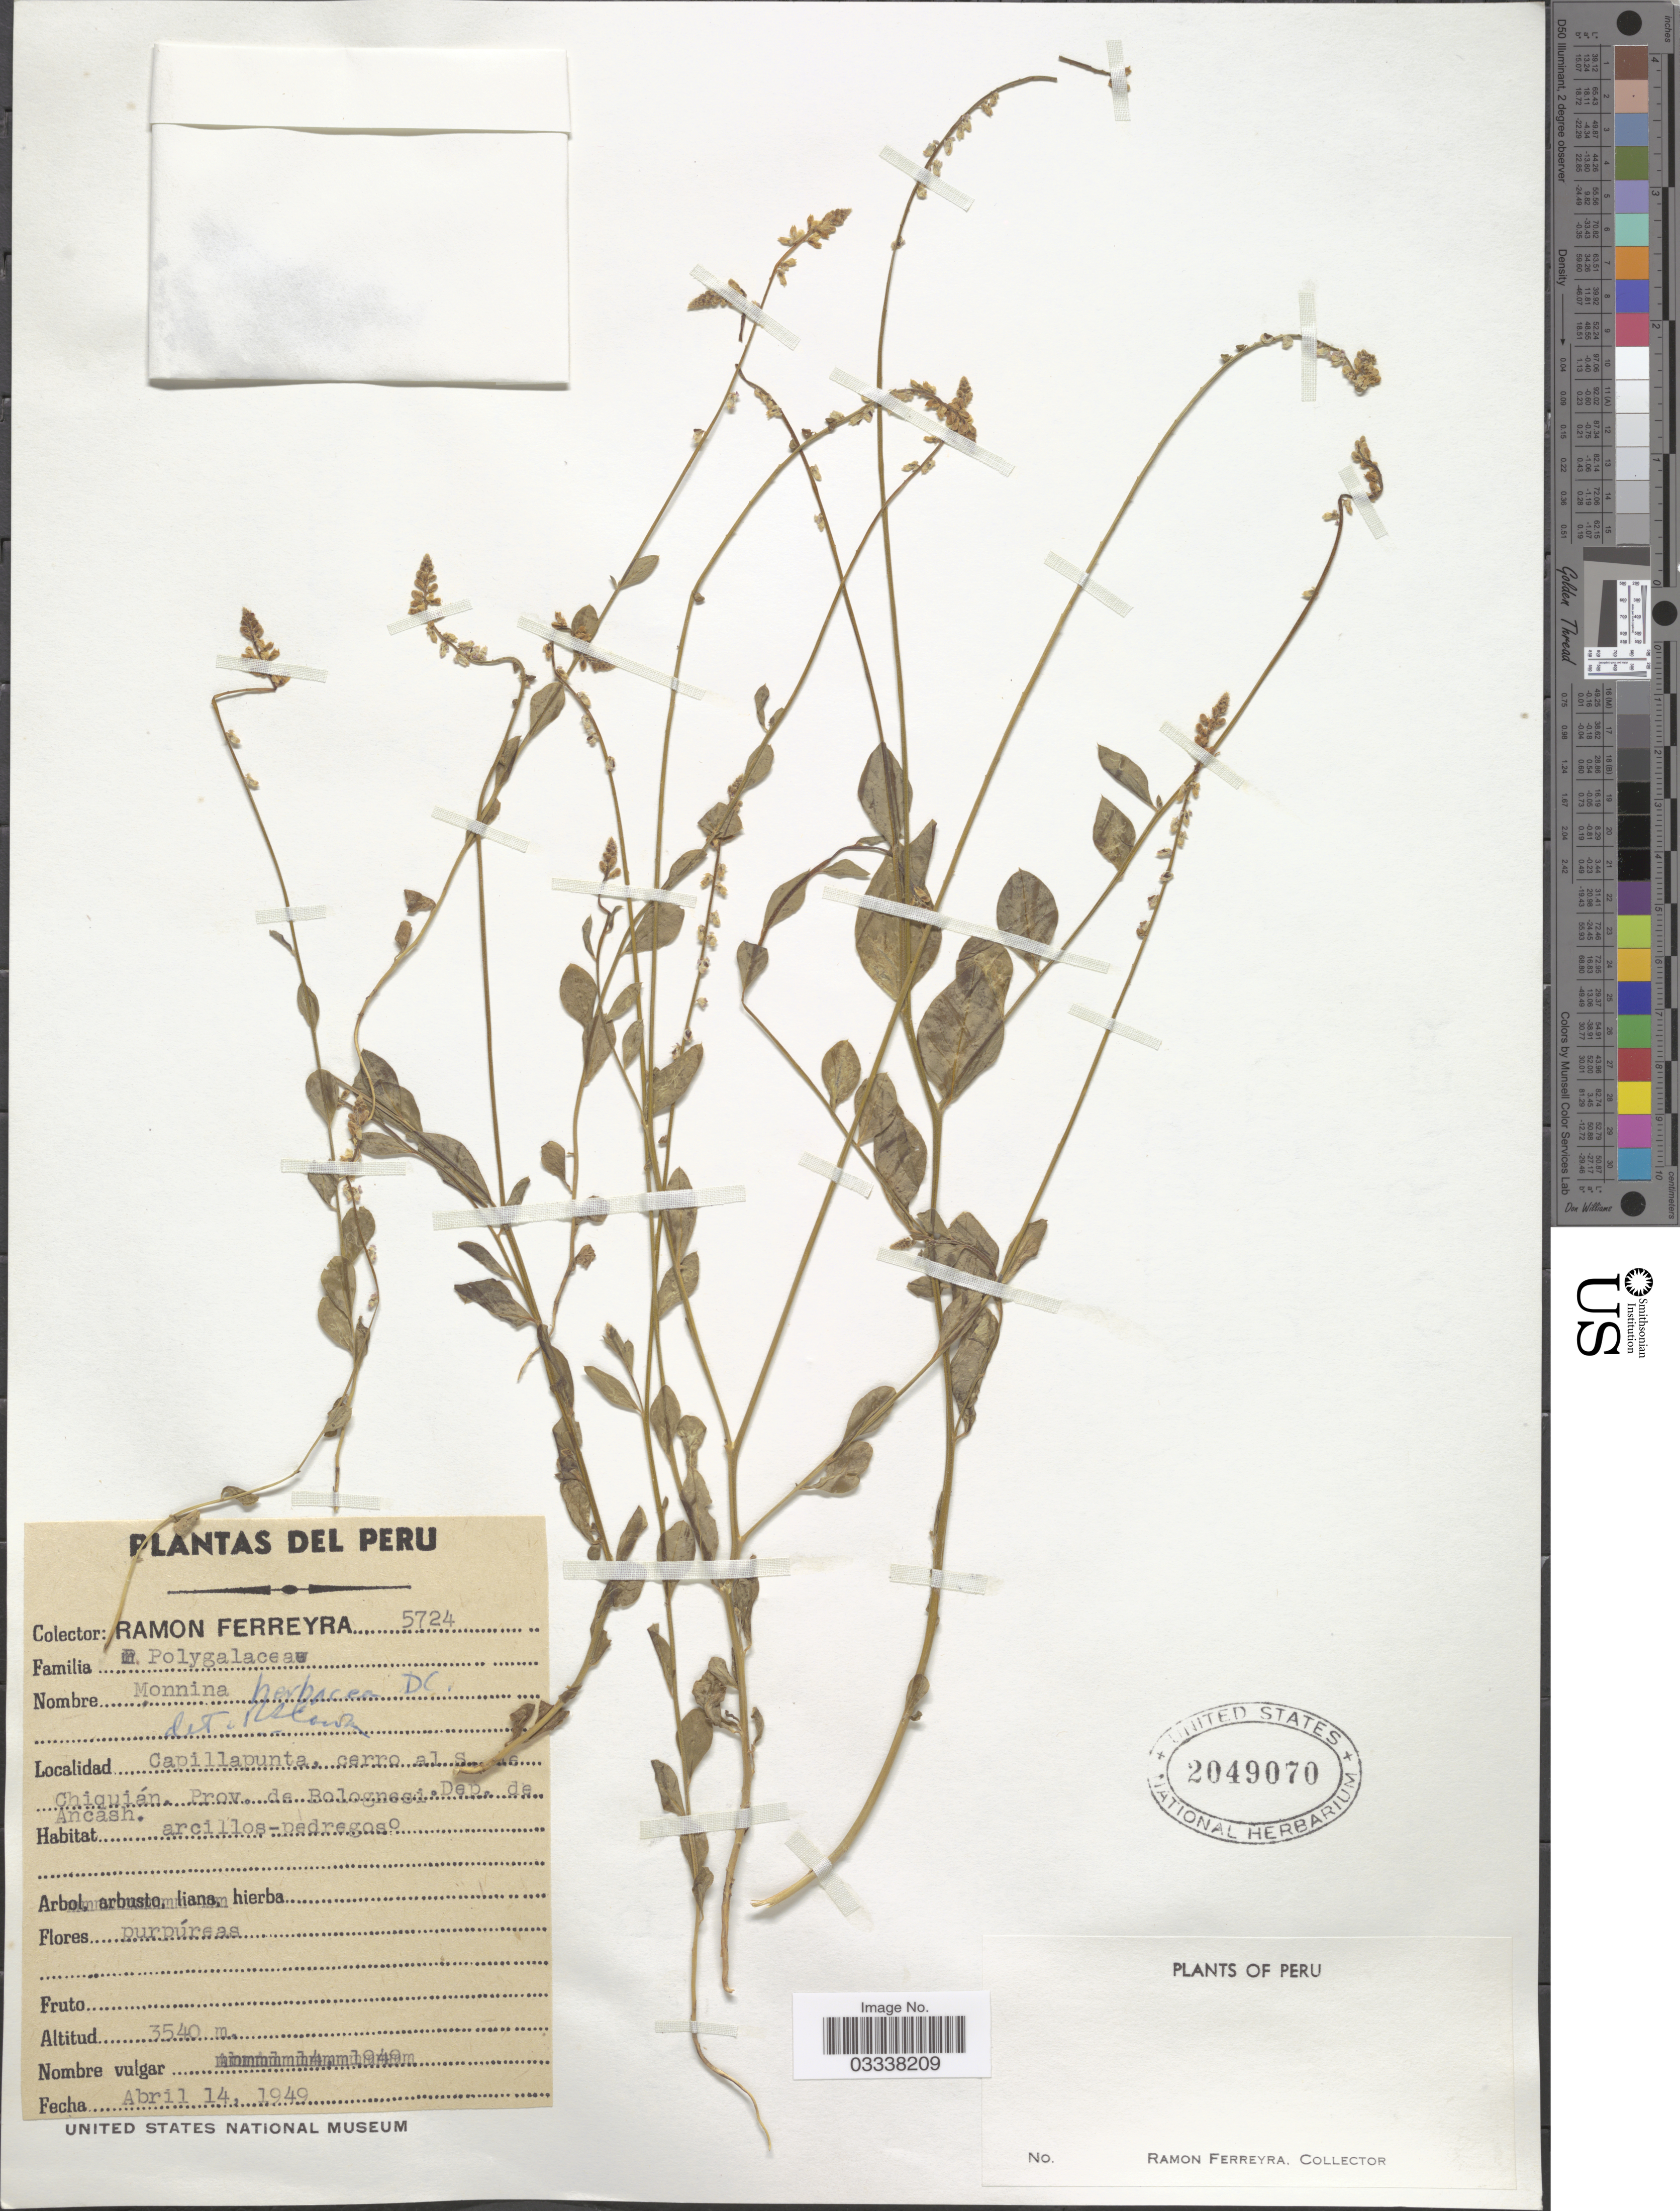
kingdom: Plantae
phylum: Tracheophyta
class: Magnoliopsida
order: Fabales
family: Polygalaceae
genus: Monnina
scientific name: Monnina herbacea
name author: DC.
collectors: R. A. Ferreyra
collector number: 5724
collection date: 1949-04-14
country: Peru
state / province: Ancash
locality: Capillapunta, cerro al S. de Chiquián. Prov. de Bolognesi. Dep. de Ancash.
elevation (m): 3540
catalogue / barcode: US 2049070